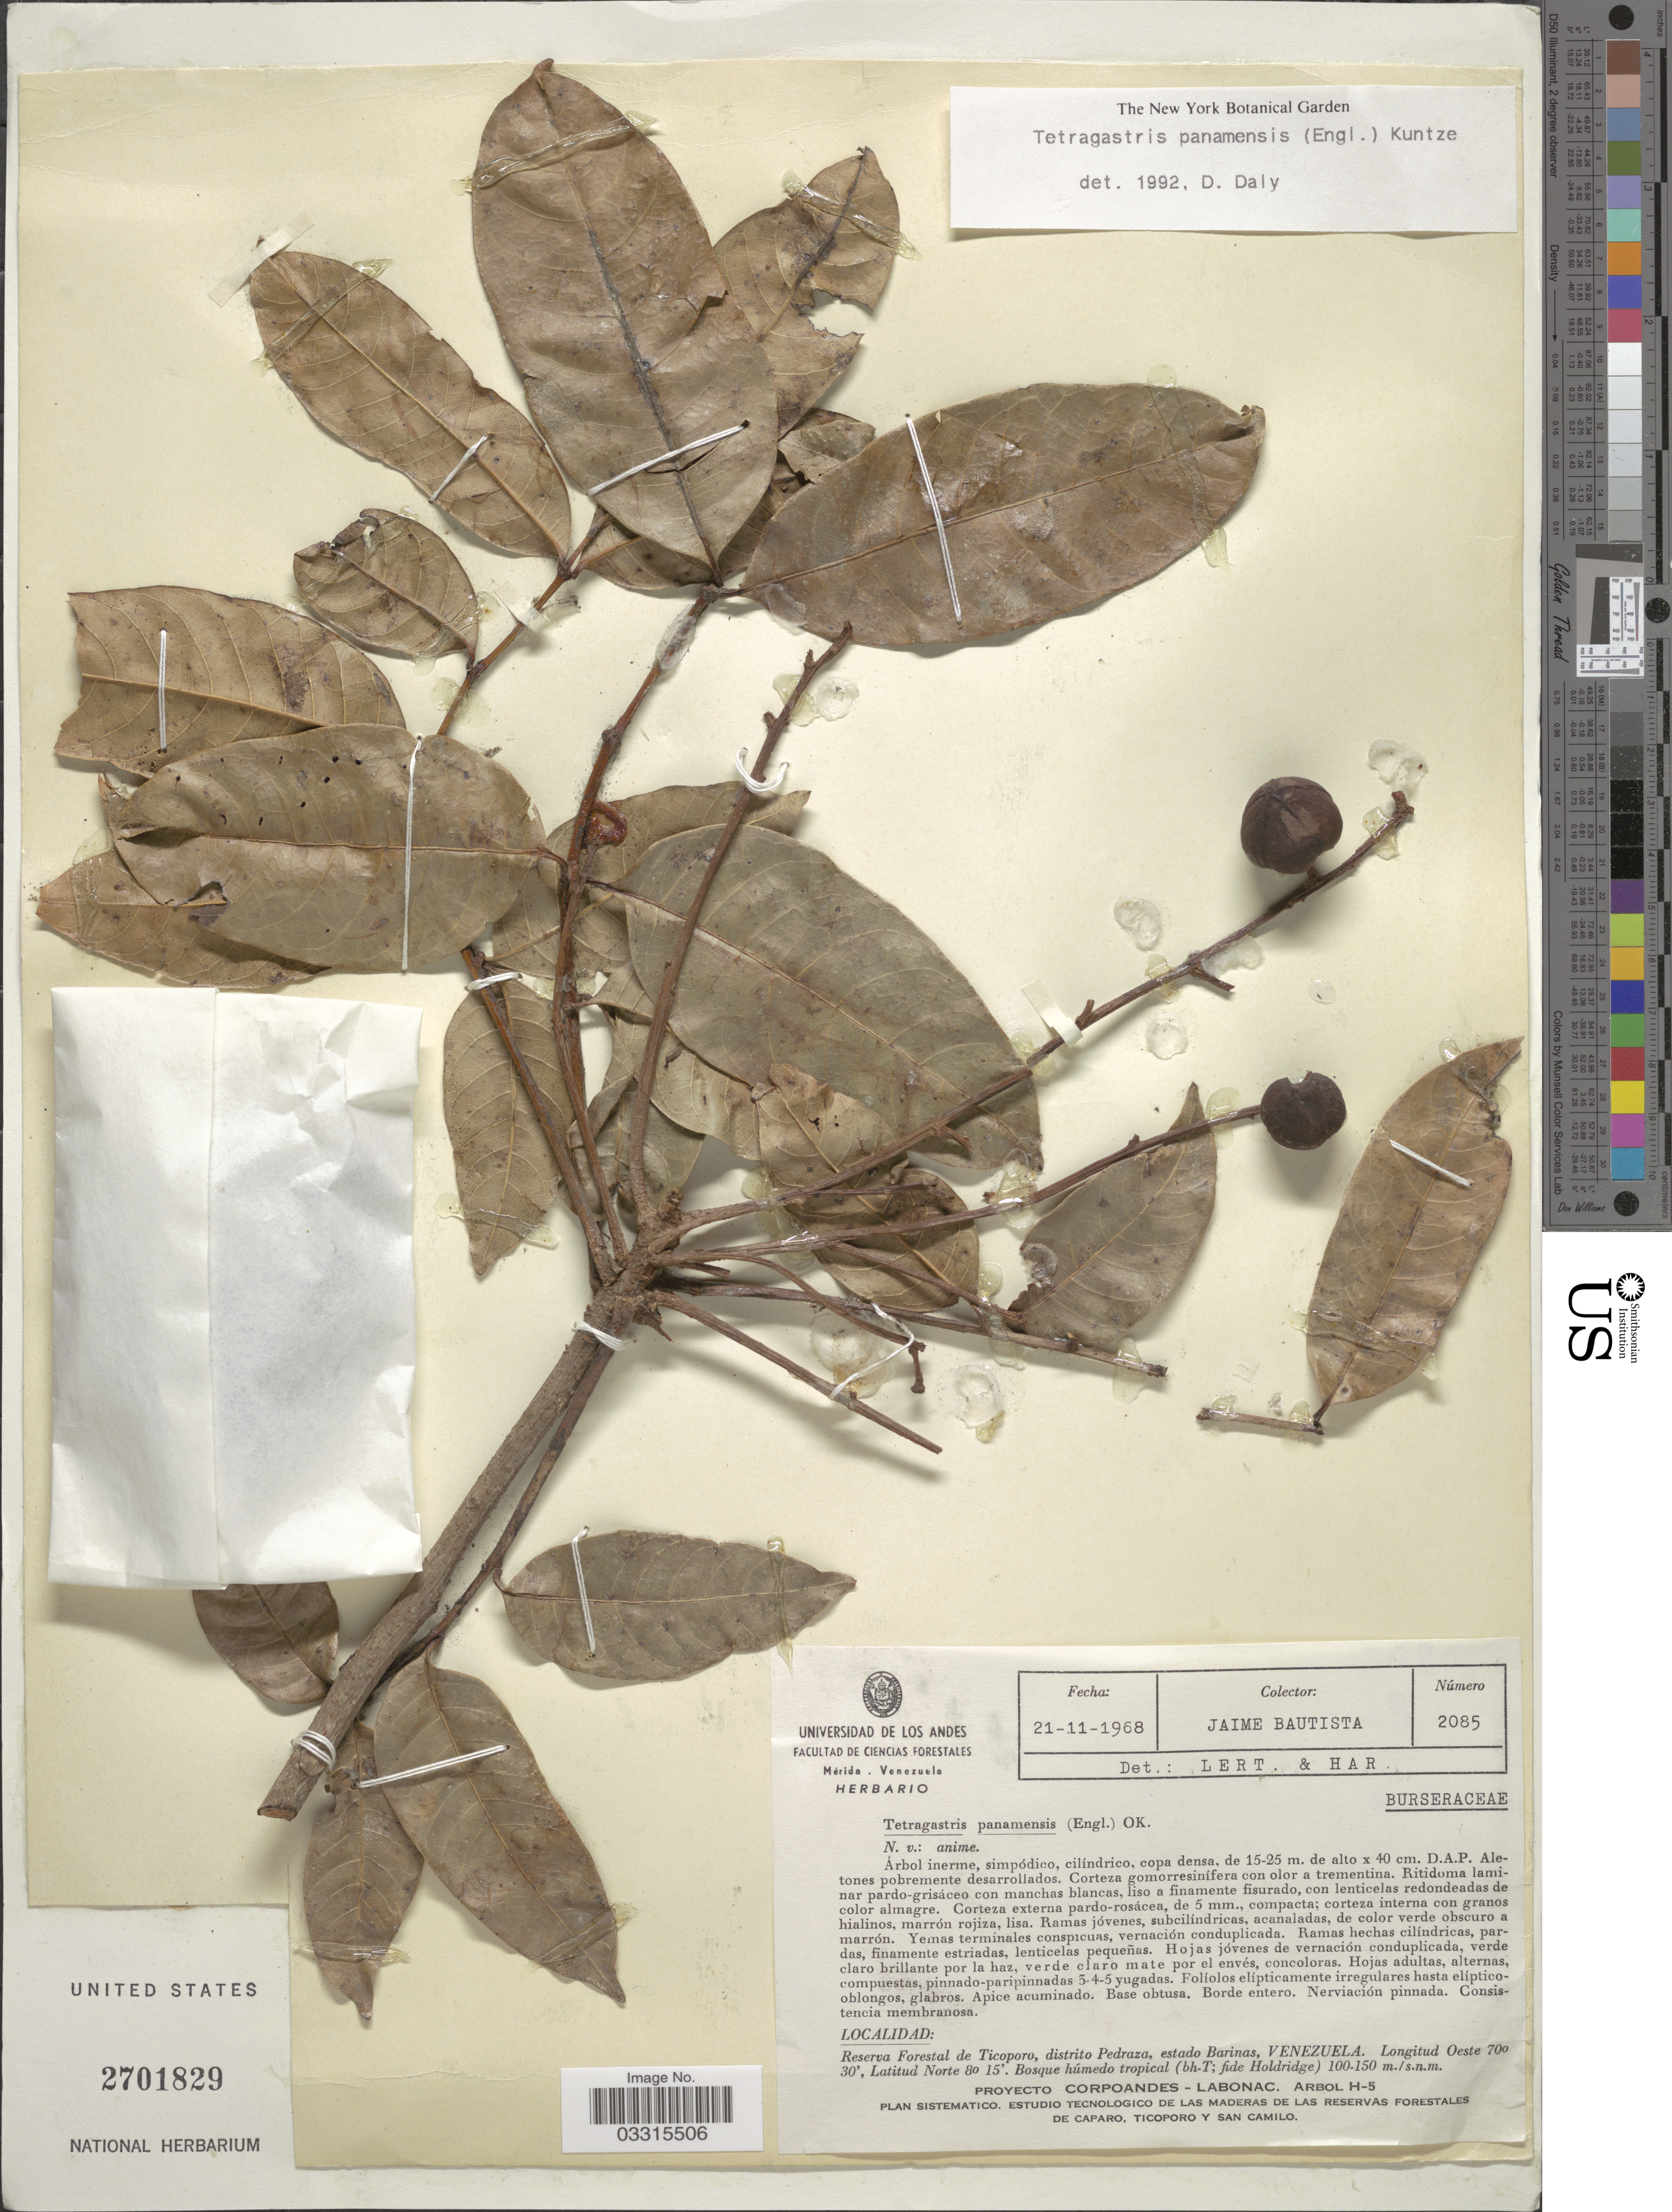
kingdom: Plantae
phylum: Tracheophyta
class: Magnoliopsida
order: Sapindales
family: Burseraceae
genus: Protium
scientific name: Protium stevensonii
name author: (Standl.) Daly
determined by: Daly, Douglas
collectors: J. A. Bautista B.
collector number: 2085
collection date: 1968-11-21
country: Venezuela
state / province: Barinas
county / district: Pedraza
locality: Reserva Forestal de Ticoporo, distrito Pedraza.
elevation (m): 100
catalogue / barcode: US 2701829